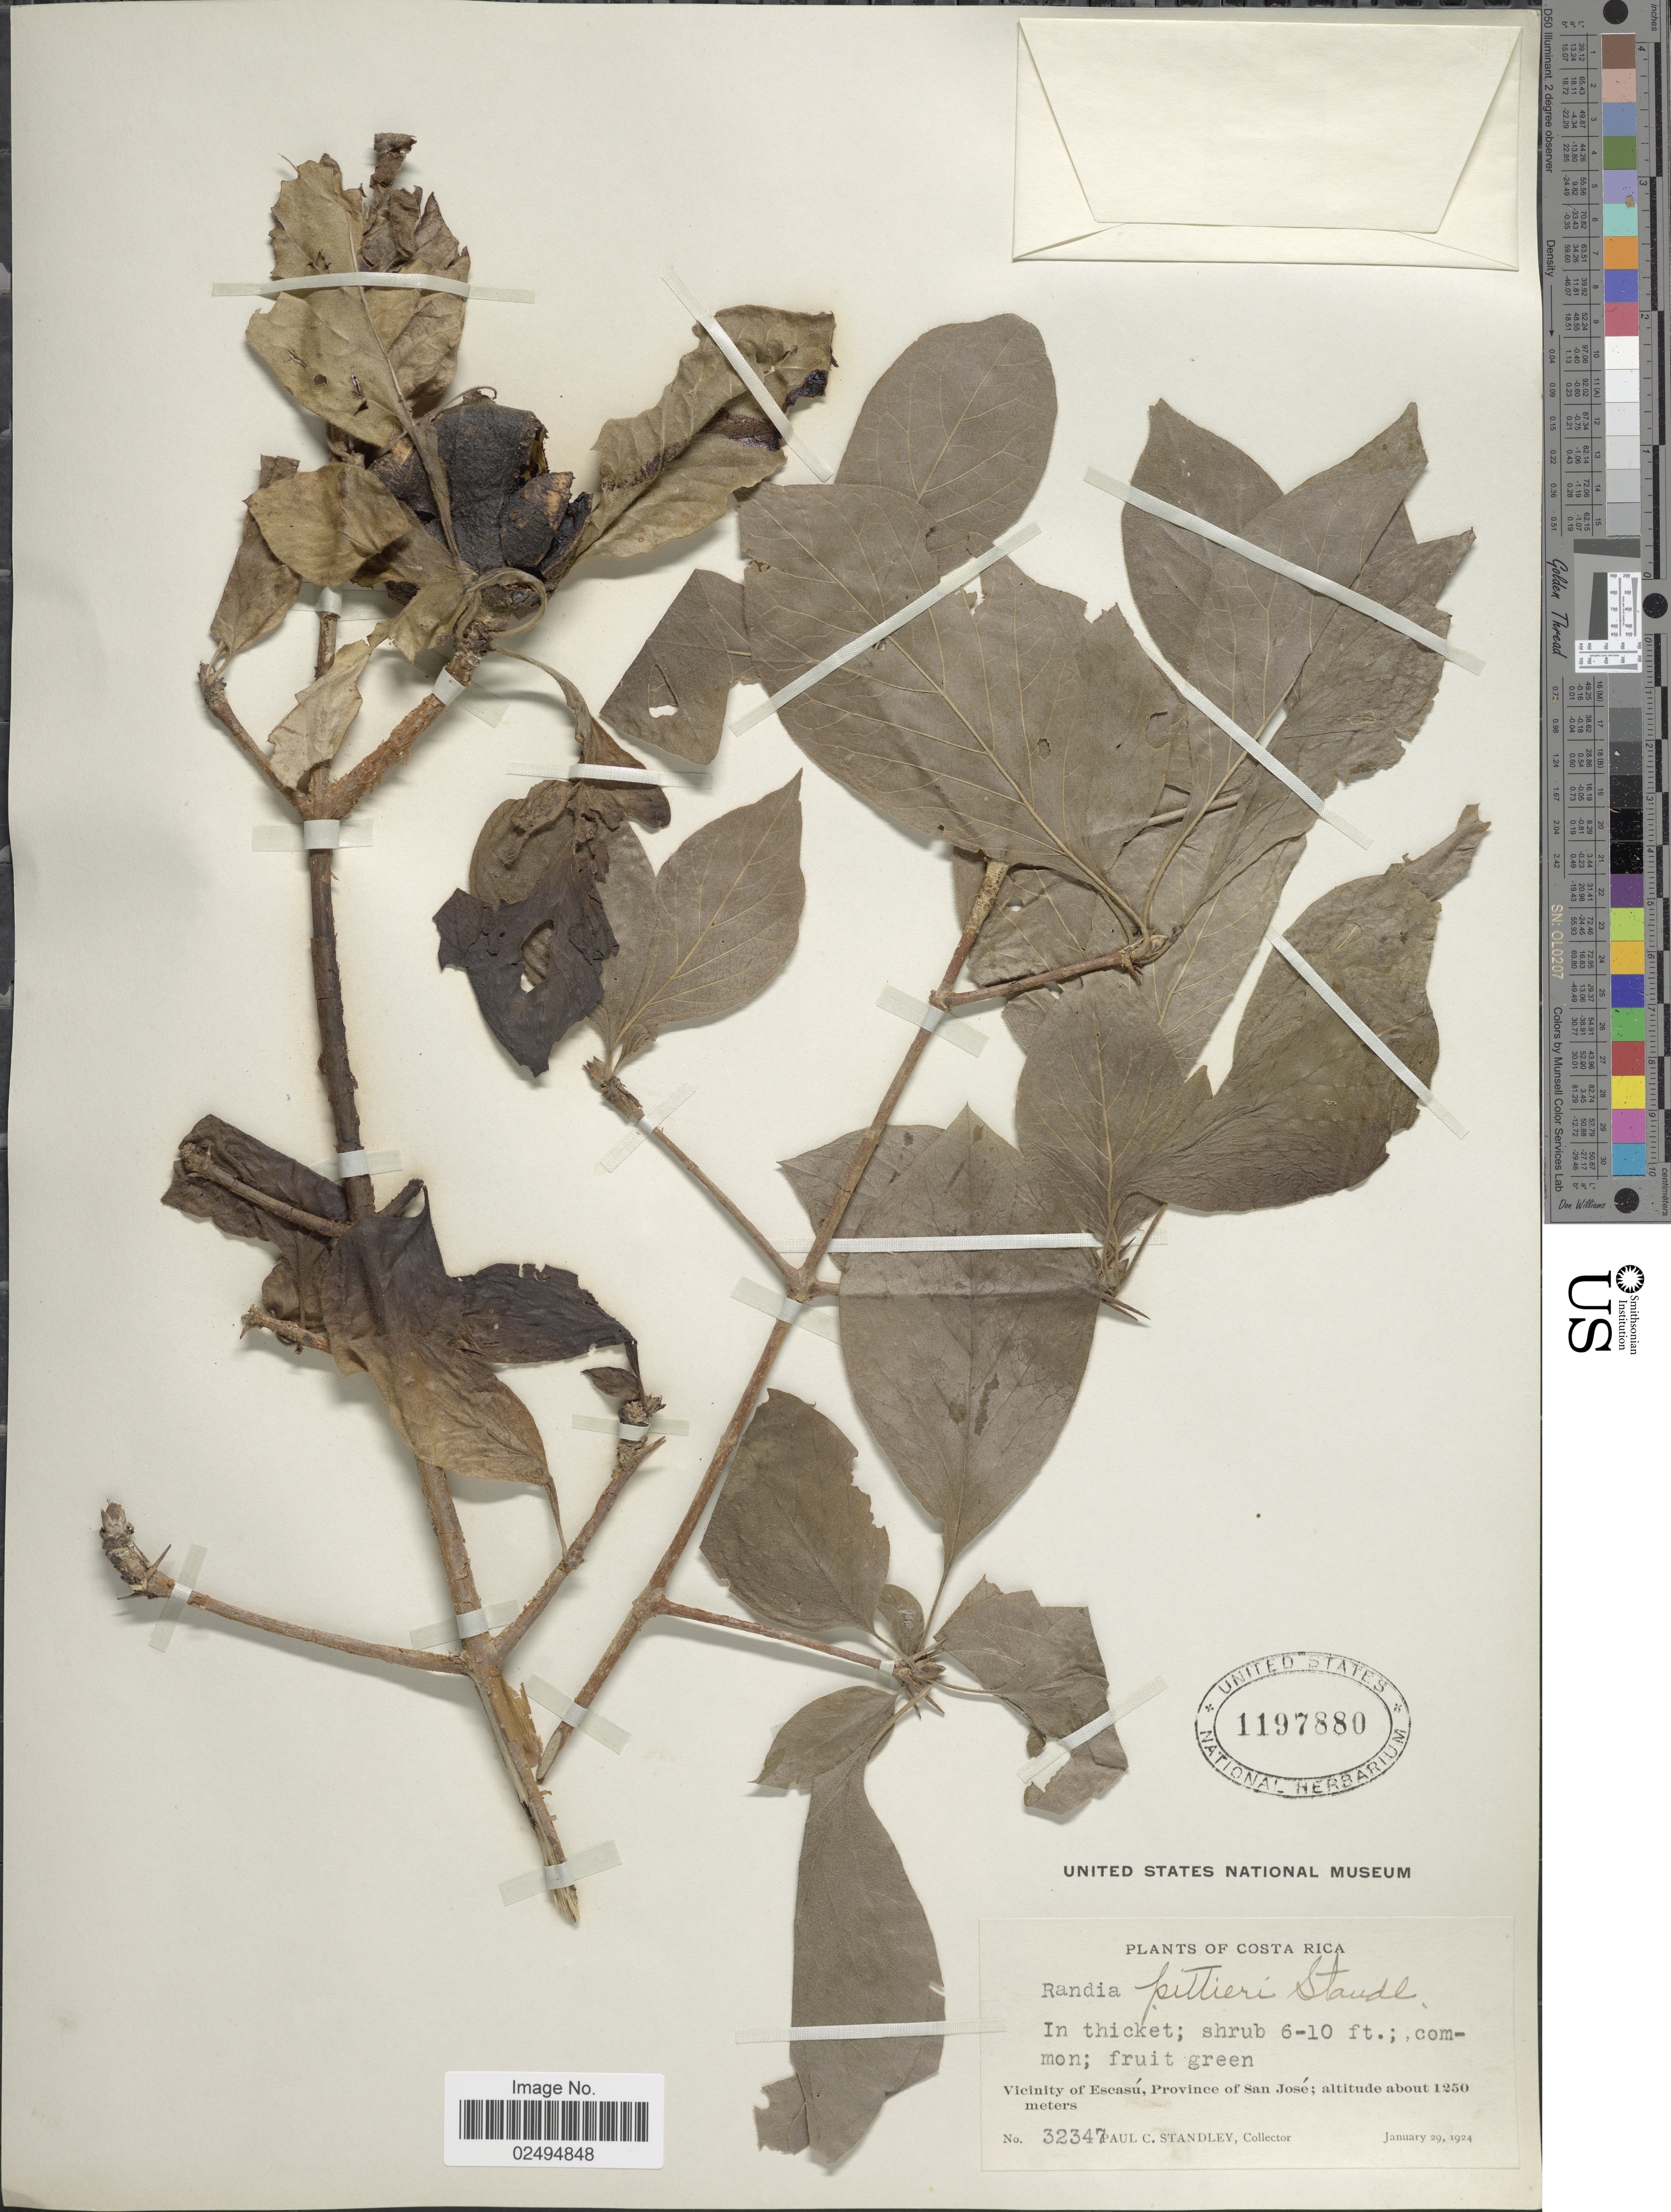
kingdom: Plantae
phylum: Tracheophyta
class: Magnoliopsida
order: Gentianales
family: Rubiaceae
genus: Randia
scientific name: Randia pittieri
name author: (Standl.) Standl.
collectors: P. C. Standley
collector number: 32347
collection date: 1924-01-29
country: Costa Rica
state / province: San José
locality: Vicinity of Escastu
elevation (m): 1250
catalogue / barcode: US 1197880